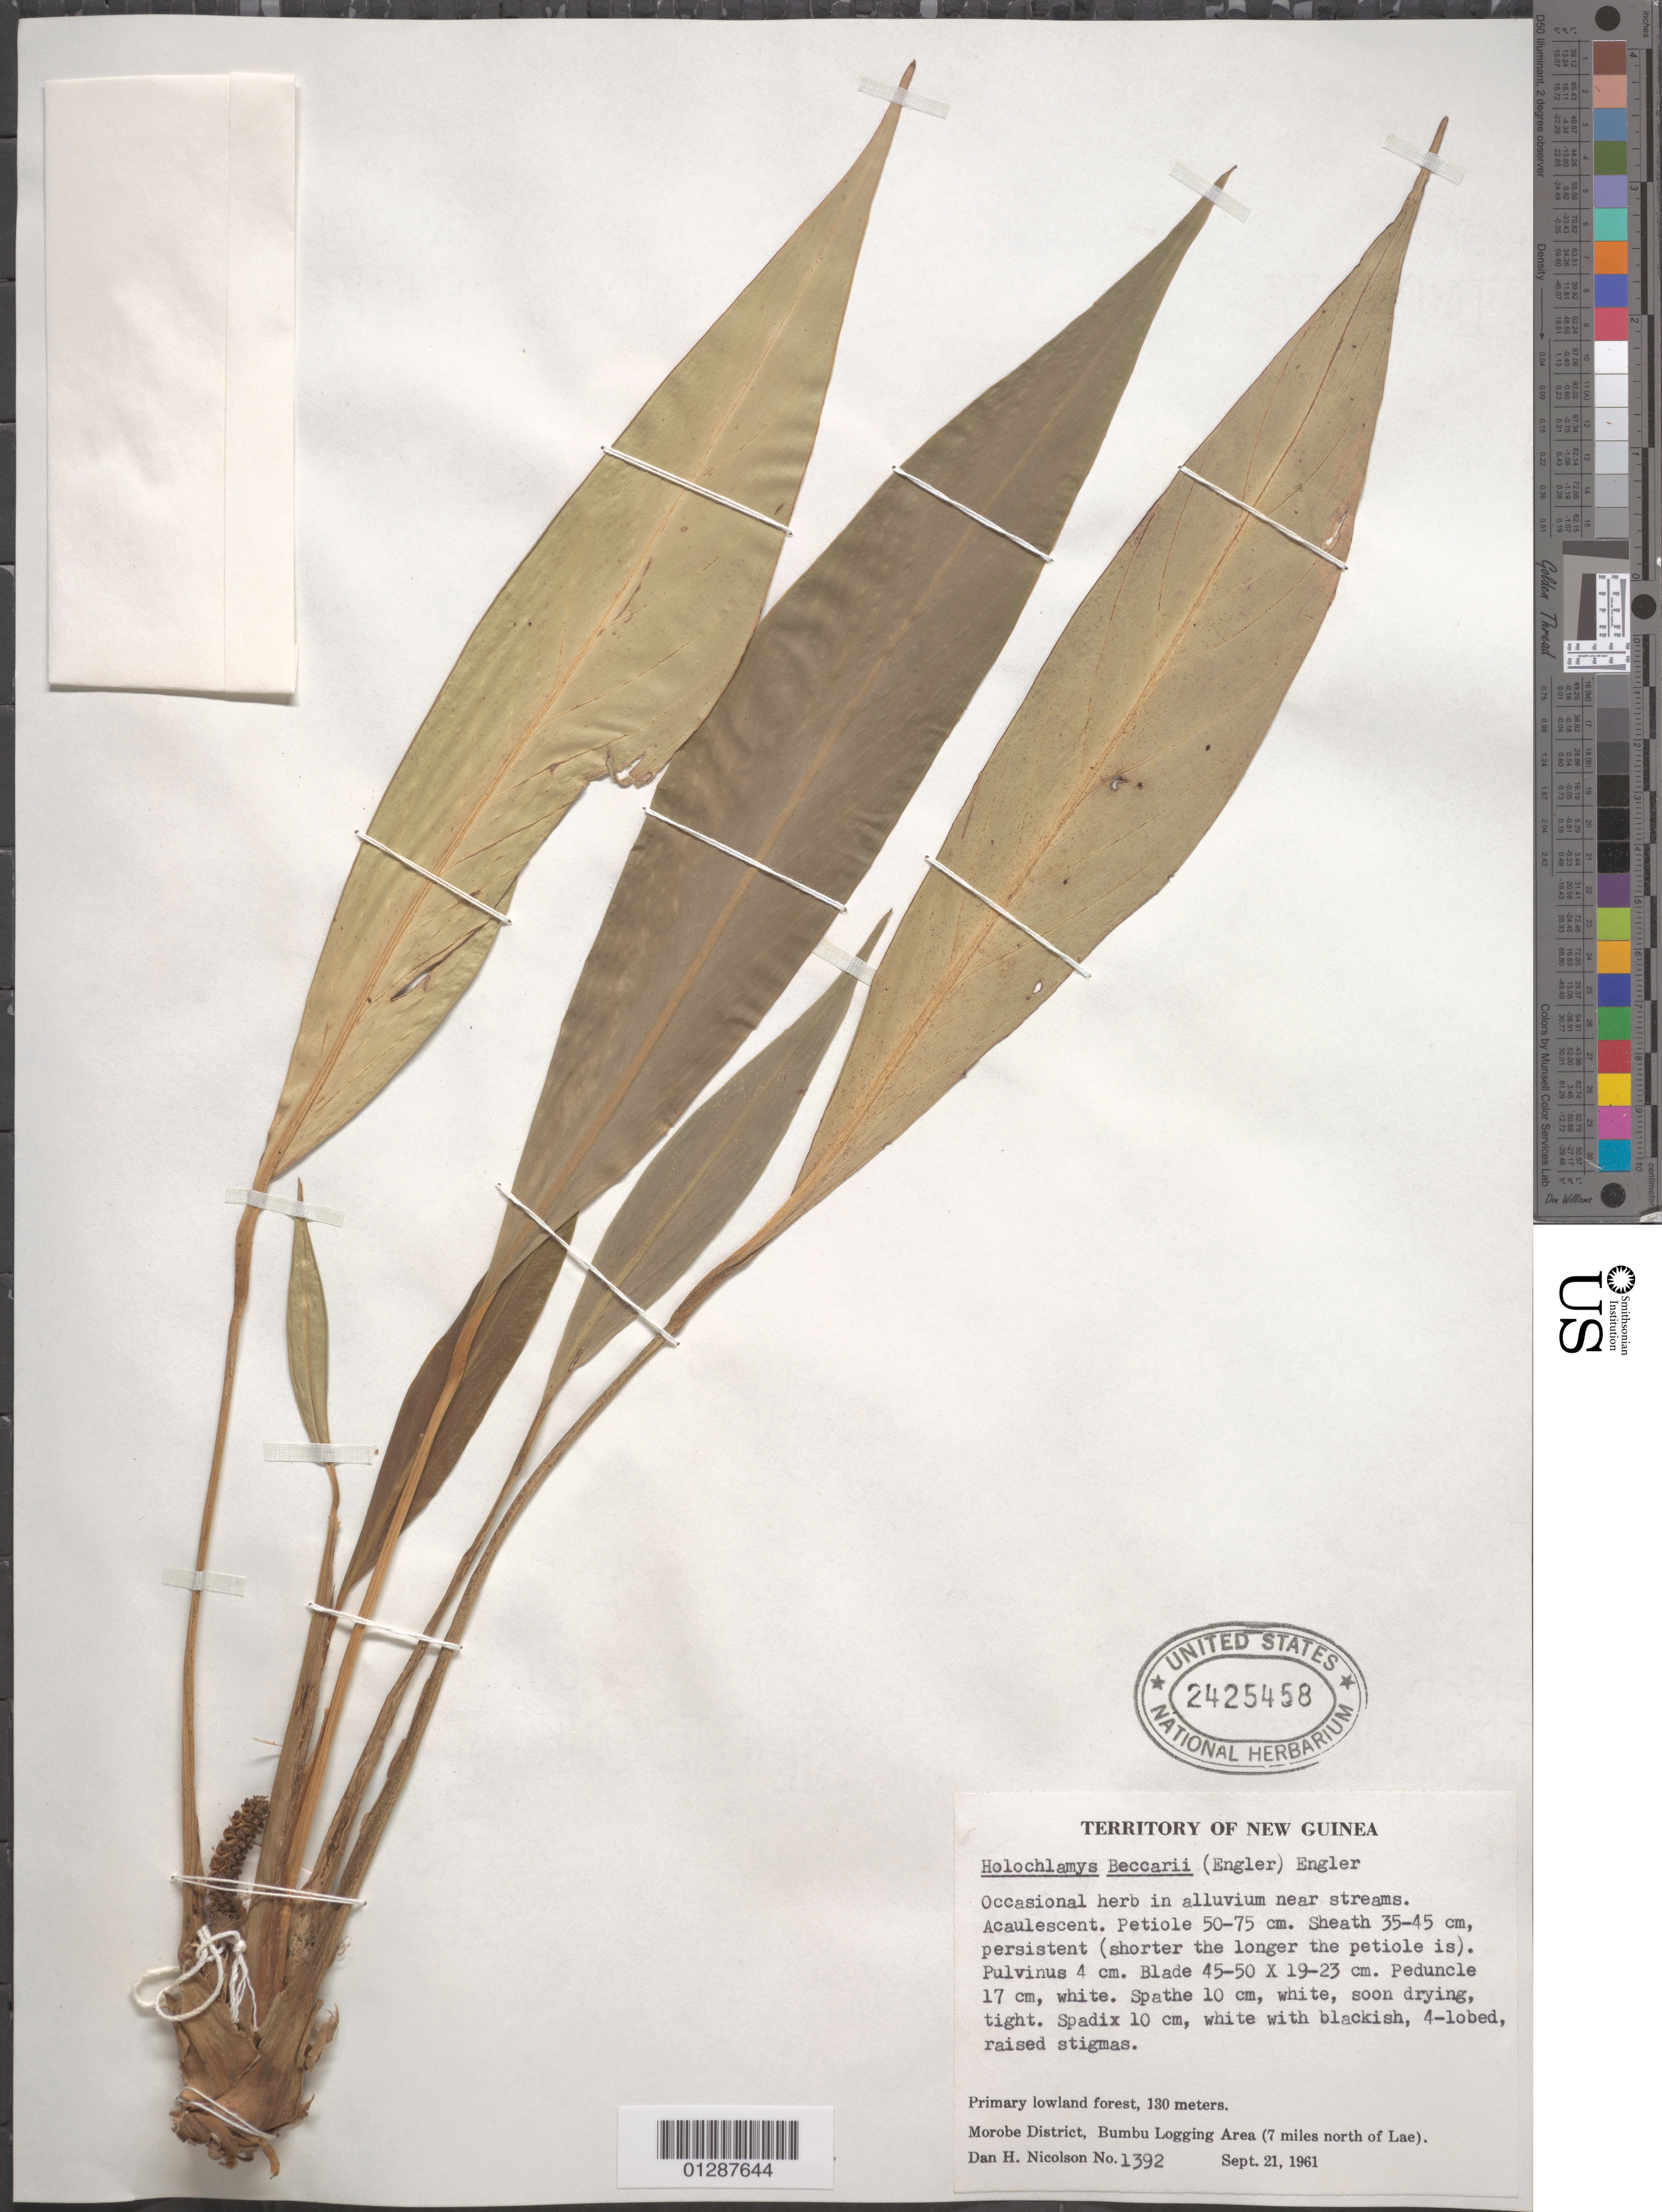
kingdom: Plantae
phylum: Tracheophyta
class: Liliopsida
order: Alismatales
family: Araceae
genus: Holochlamys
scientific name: Holochlamys beccarii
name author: Engl.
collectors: D. H. Nicolson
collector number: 1392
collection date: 1961-09-21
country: Papua New Guinea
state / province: Morobe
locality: Territory of New Guinea. Morobe District, Bumbu Logging Area (7 miles north of Lae).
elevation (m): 130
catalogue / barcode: US 2425458